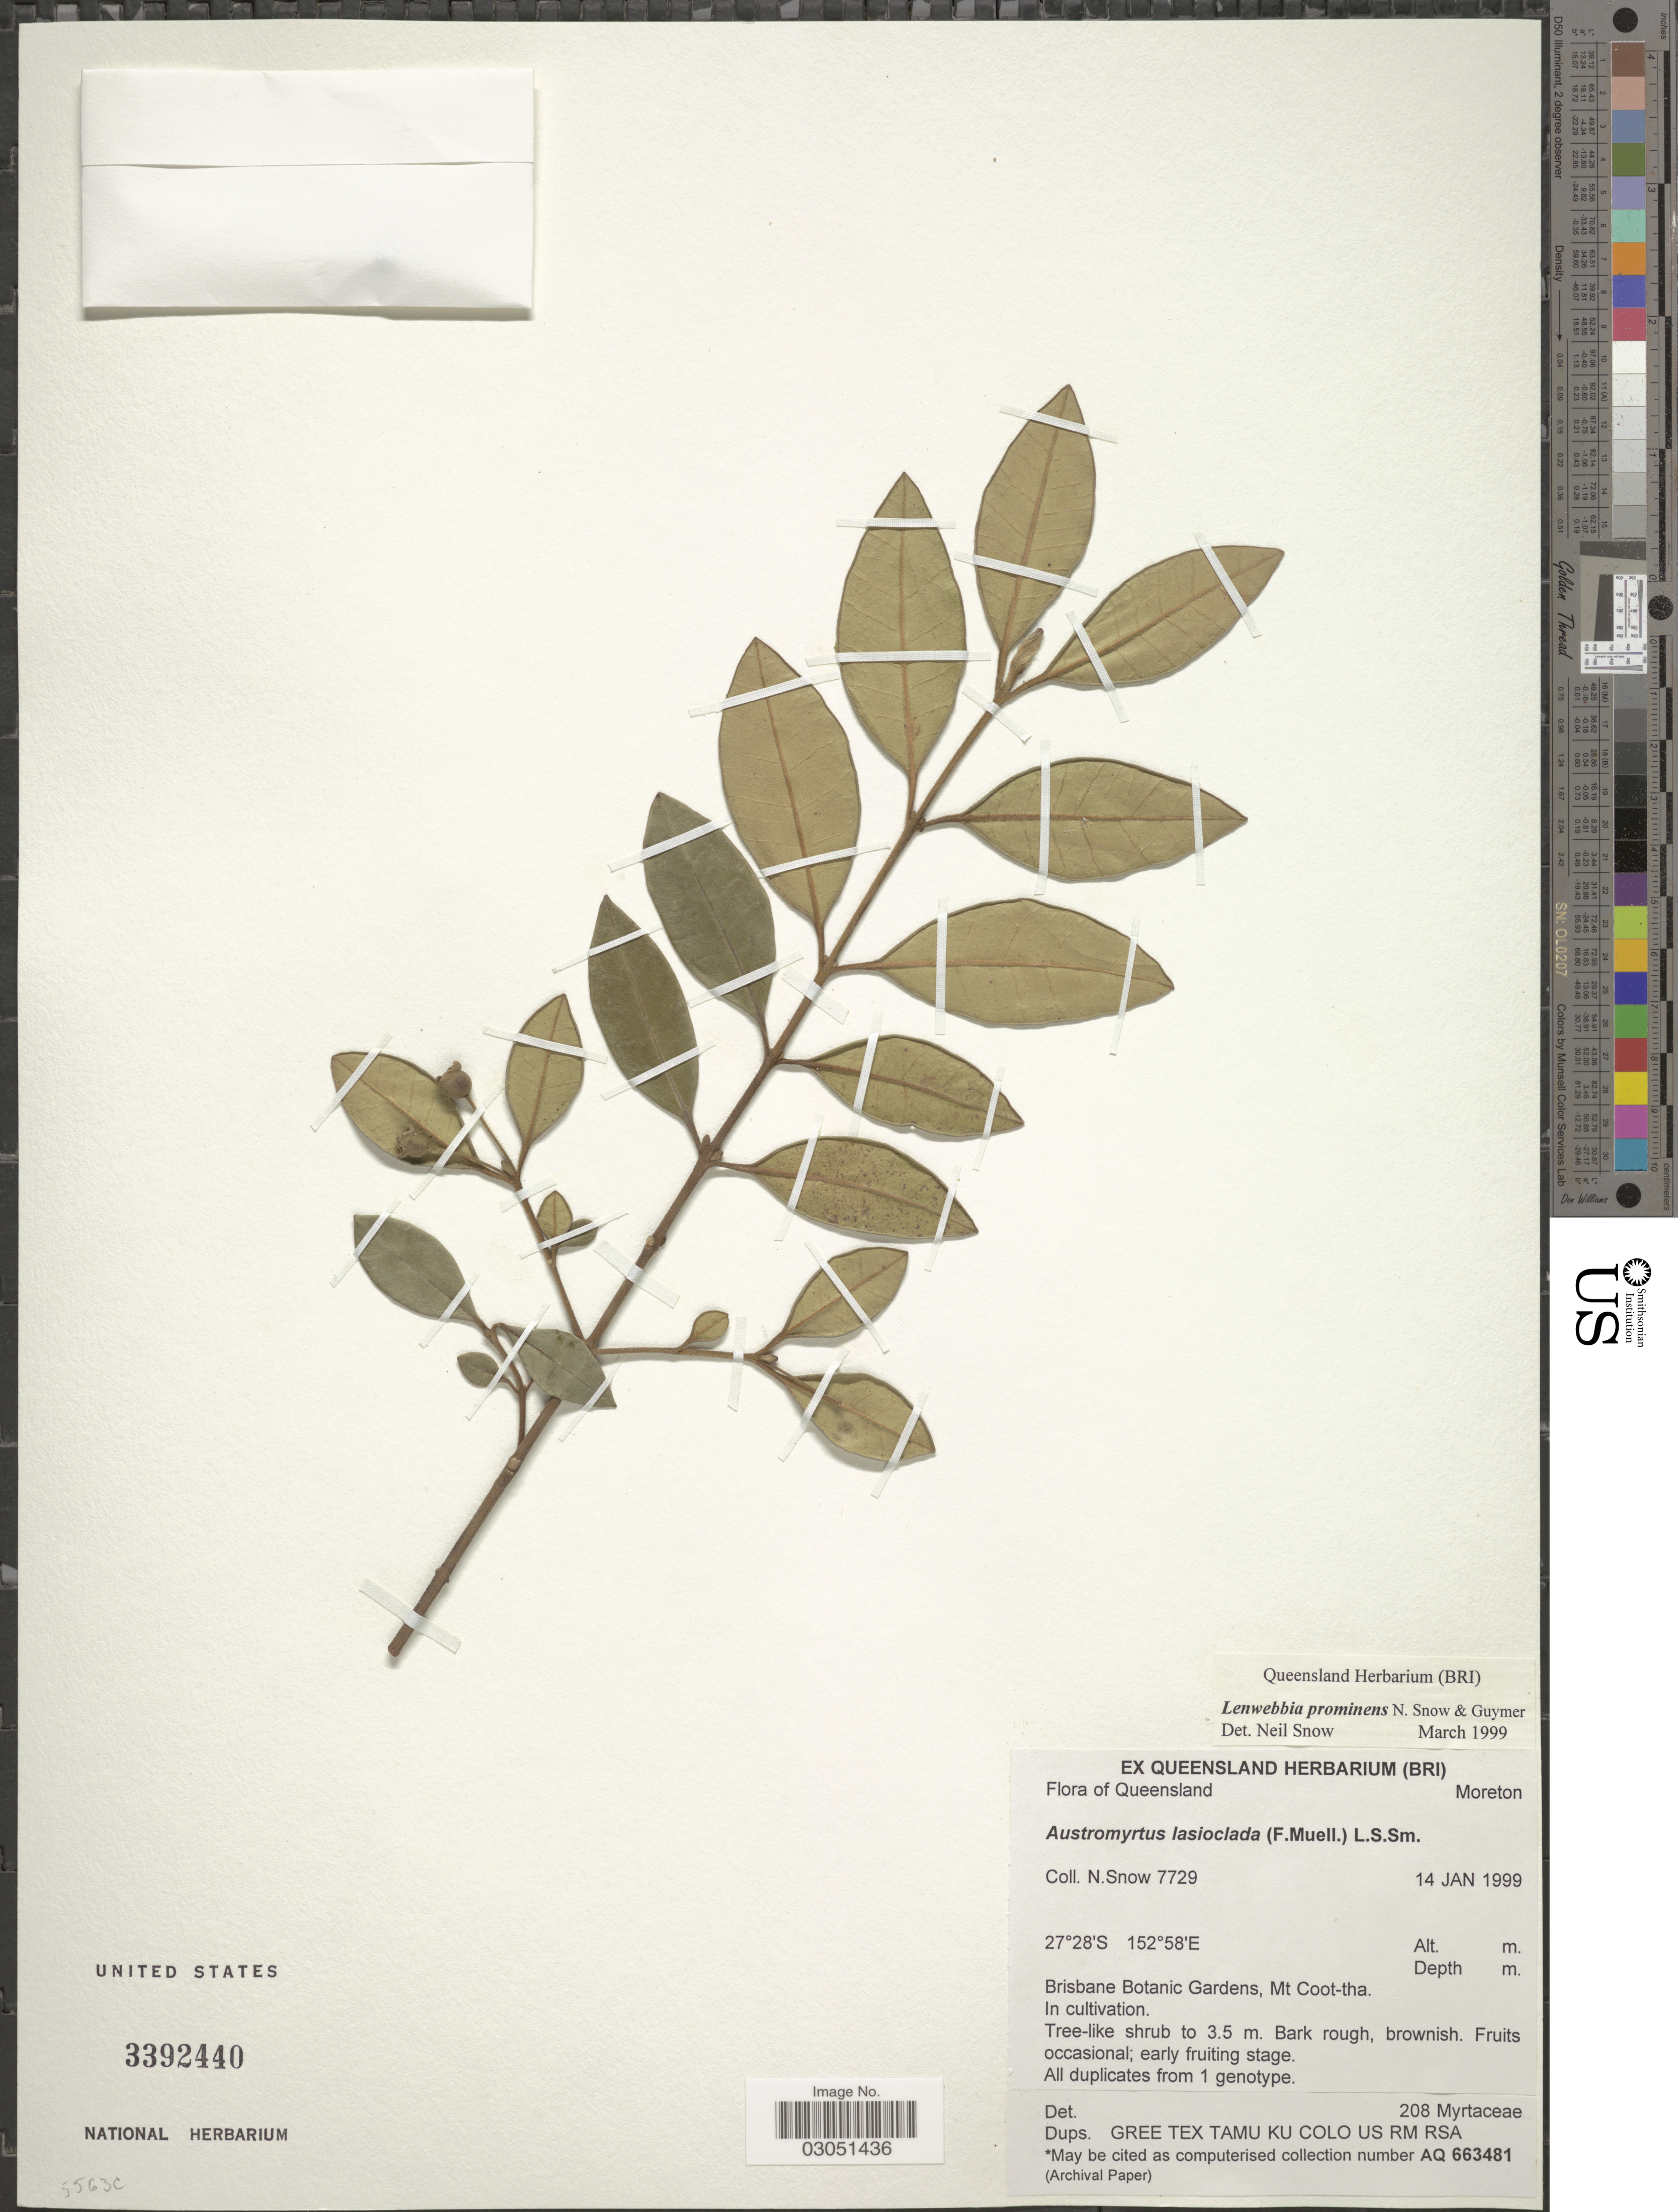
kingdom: Plantae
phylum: Tracheophyta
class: Magnoliopsida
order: Myrtales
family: Myrtaceae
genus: Lenwebbia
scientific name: Lenwebbia prominens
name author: N. Snow & Guymer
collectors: N. Snow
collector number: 7729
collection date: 1999-01-14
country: Australia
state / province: Queensland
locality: Moreton, Brisbane Botanic Gardens, Mt Coot-tha.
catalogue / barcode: US 3392440